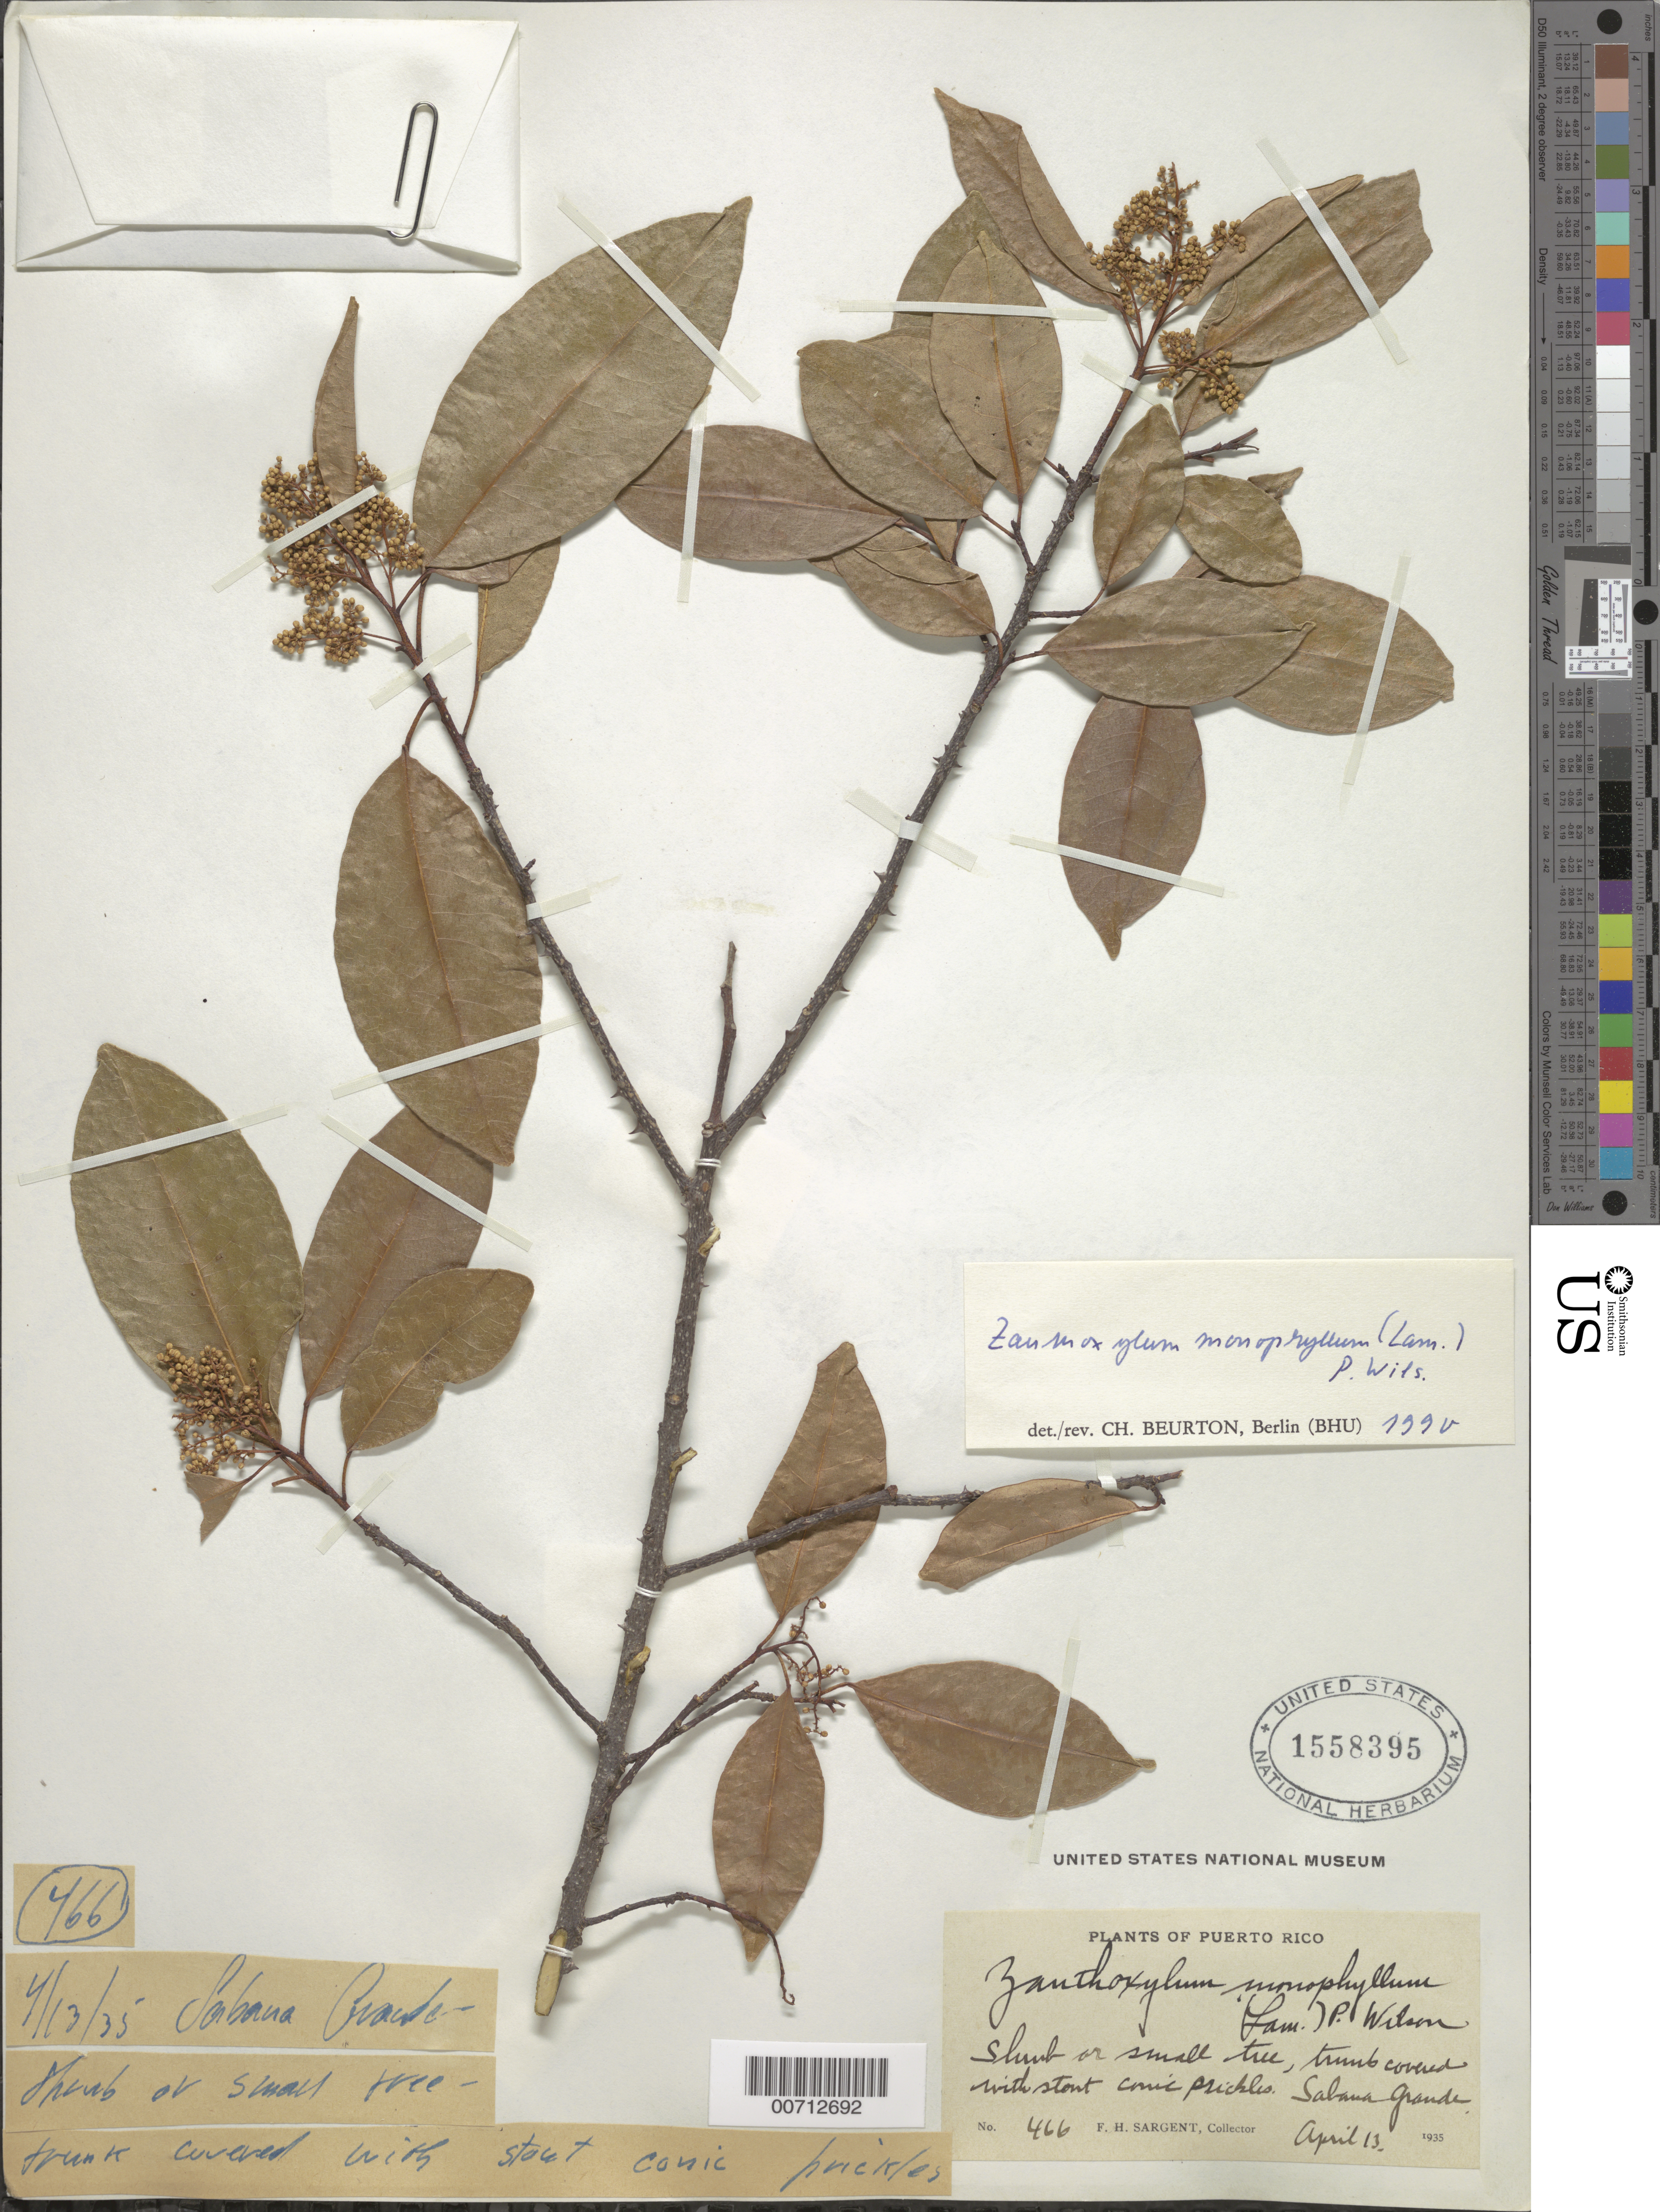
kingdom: Plantae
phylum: Tracheophyta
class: Magnoliopsida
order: Sapindales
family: Rutaceae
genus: Zanthoxylum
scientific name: Zanthoxylum monophyllum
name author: (Lam.) P. Wilson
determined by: Beurton, CH., (BHU), Museum fur Naturkunde der Humboldt Universitat zu Berlin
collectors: F. H. Sargent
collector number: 466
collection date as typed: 13 Apr 1935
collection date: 1935-04-13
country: Puerto Rico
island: Greater Antilles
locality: Sabana Grande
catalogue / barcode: US 1558395